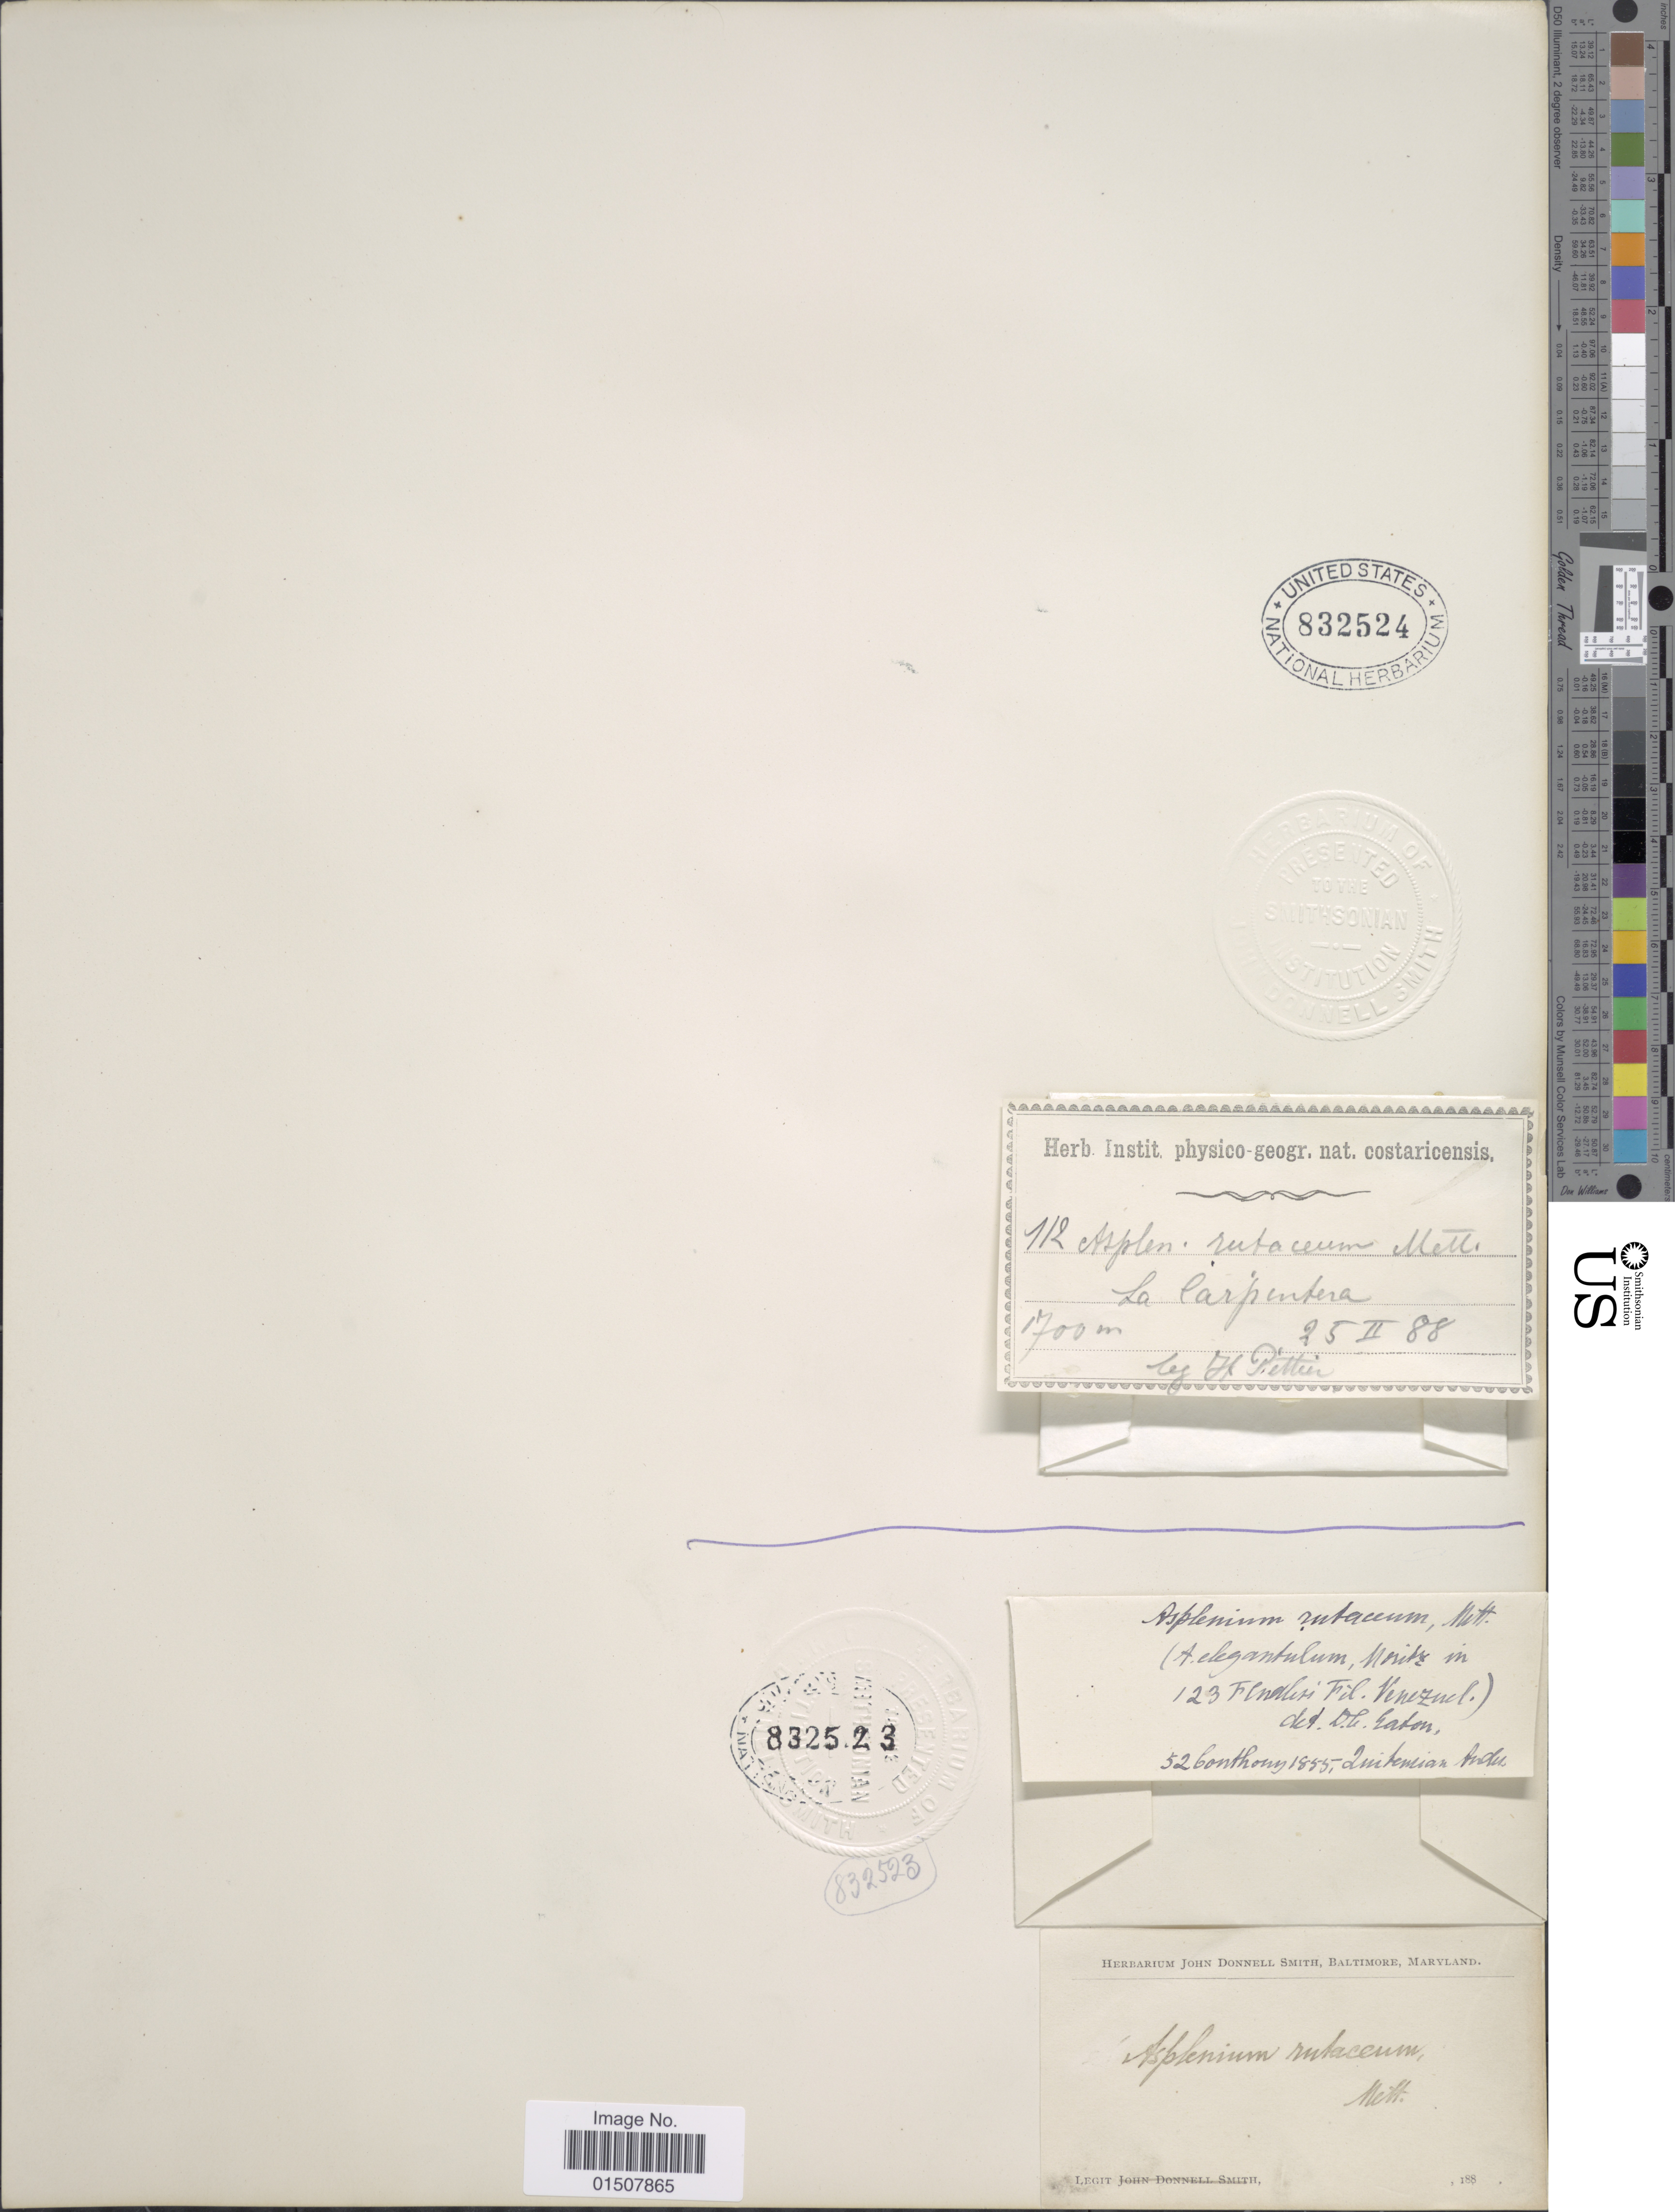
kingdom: Plantae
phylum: Tracheophyta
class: Polypodiopsida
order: Polypodiales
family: Aspleniaceae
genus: Asplenium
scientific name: Asplenium rutaceum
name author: (Willd.) Mett.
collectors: Conthony & Luitmiar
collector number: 52?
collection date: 1855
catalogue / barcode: US 832523